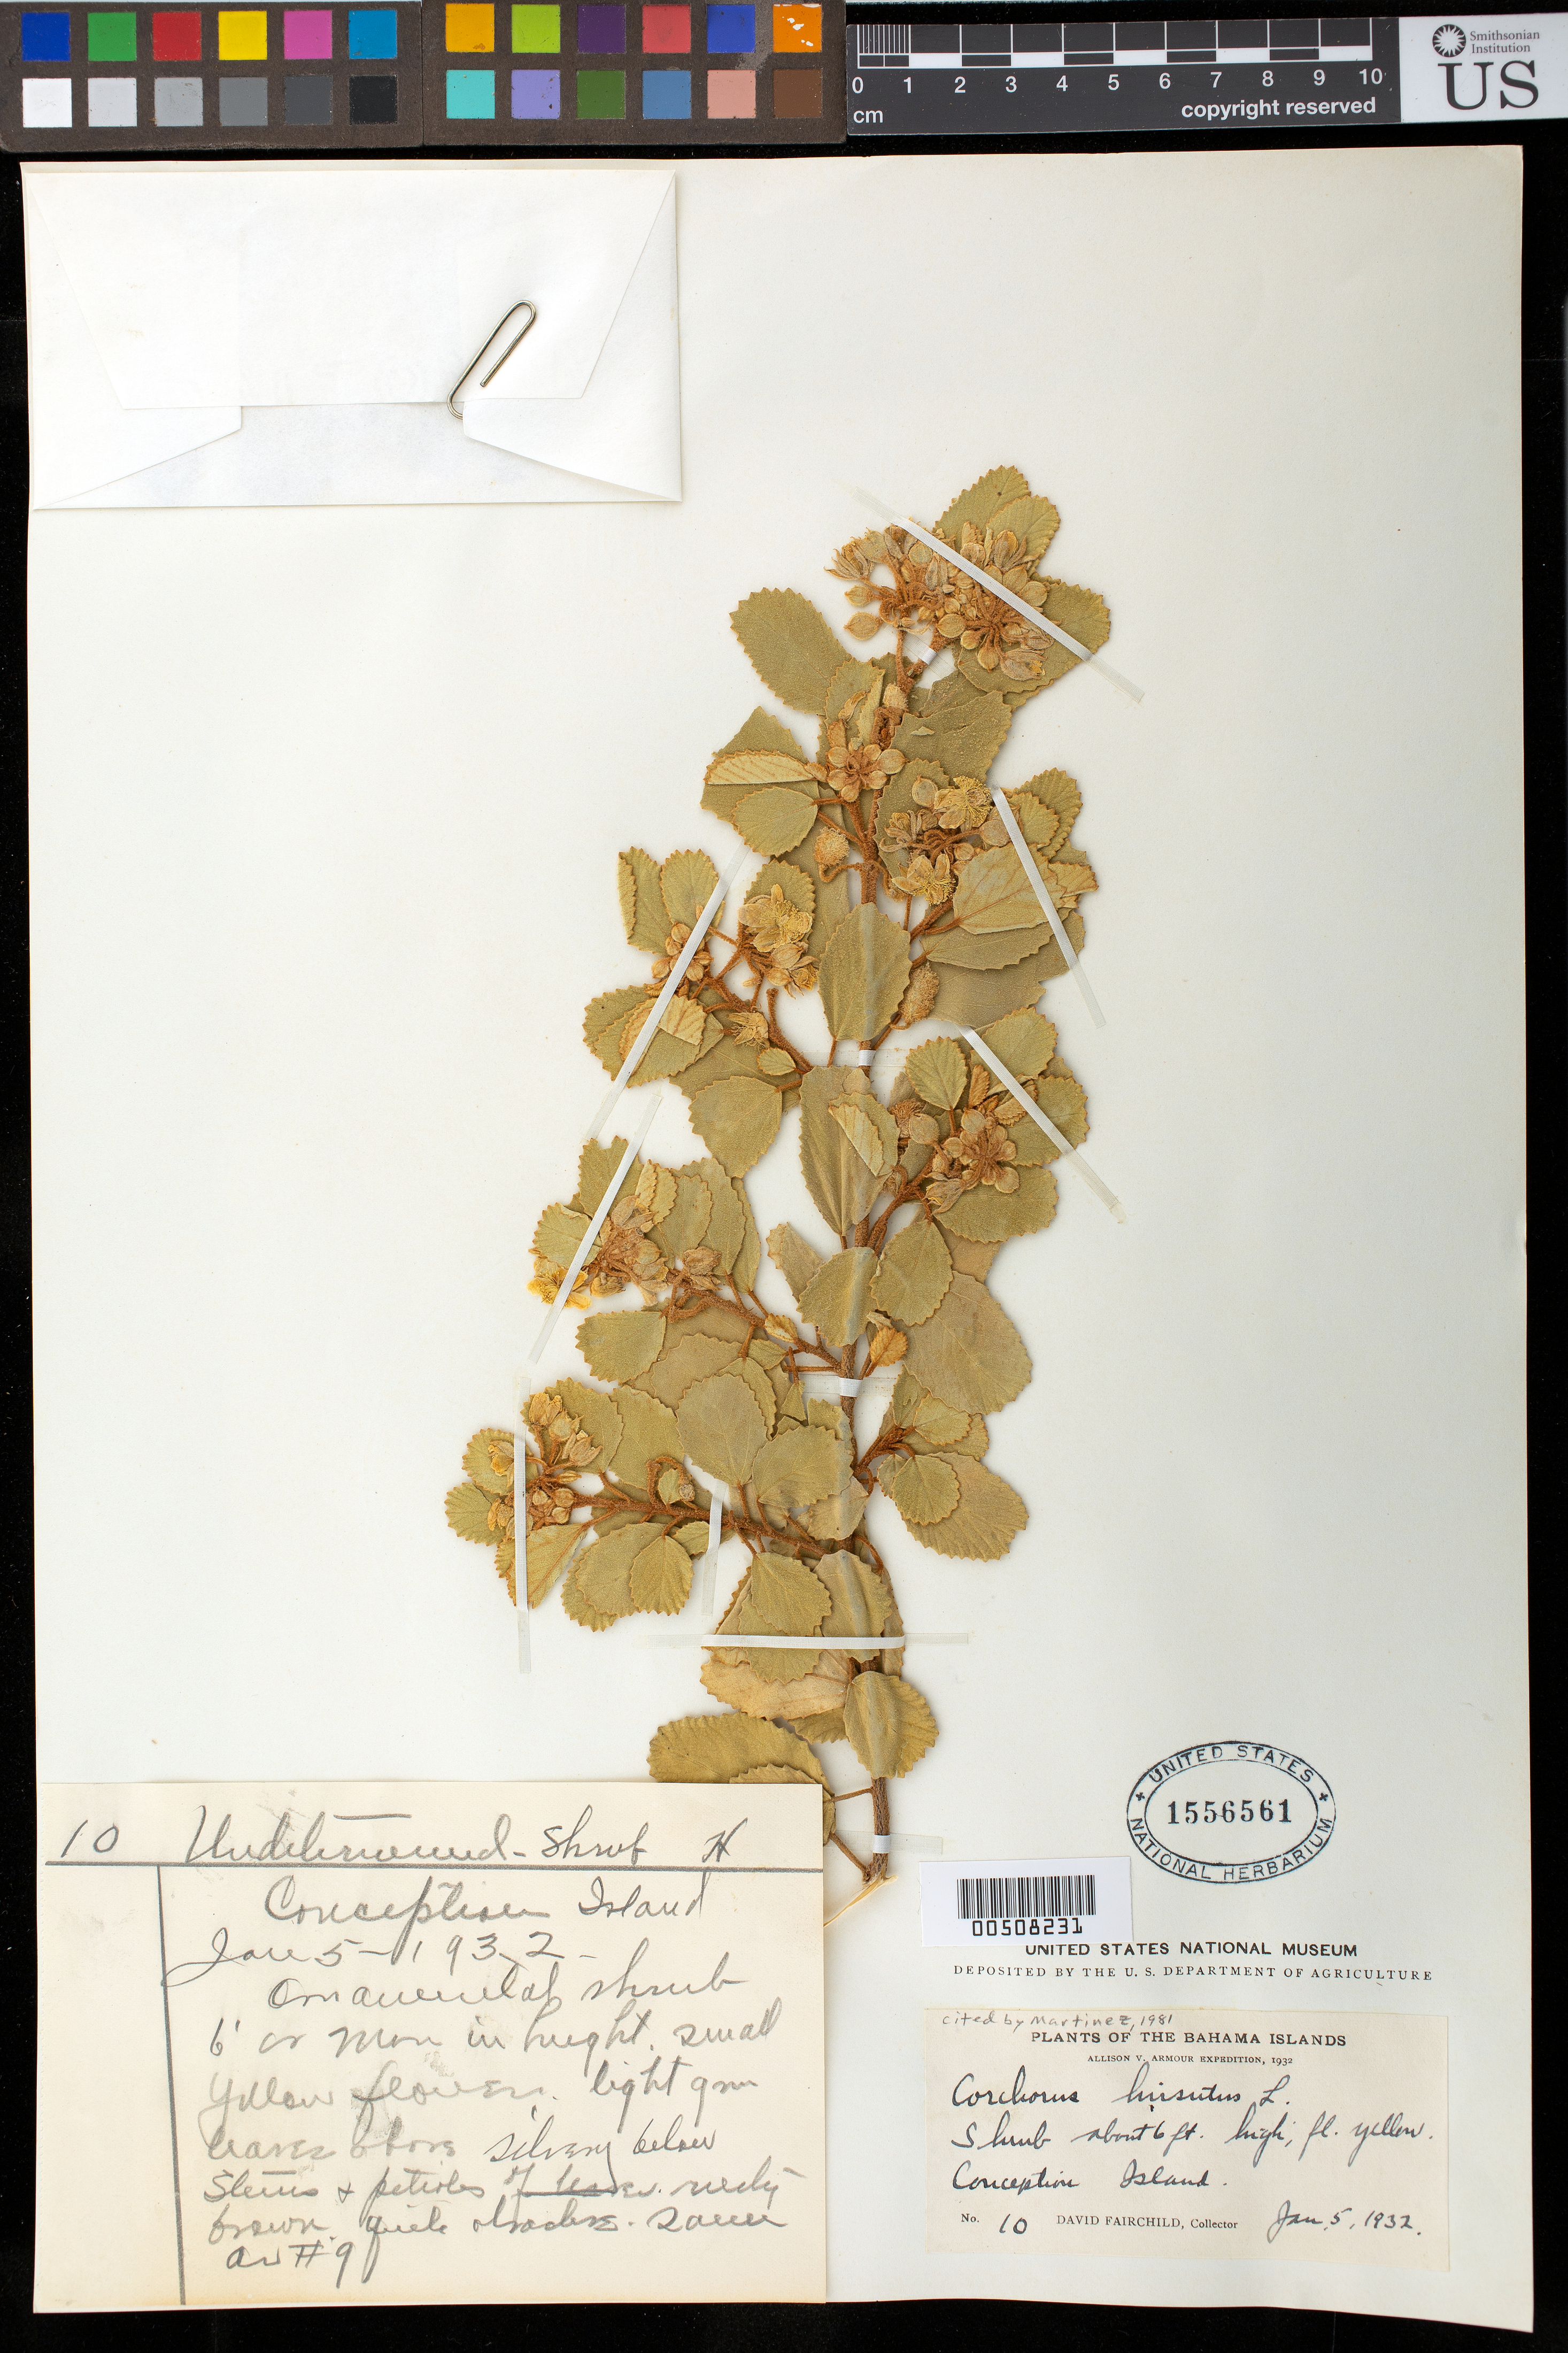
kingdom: Plantae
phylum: Tracheophyta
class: Magnoliopsida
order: Malvales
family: Malvaceae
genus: Corchorus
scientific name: Corchorus hirsutus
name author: L.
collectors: D. Fairchild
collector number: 10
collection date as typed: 05 Jan 1932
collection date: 1932-01-05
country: Bahamas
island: Conception Island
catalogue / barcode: US 1556561